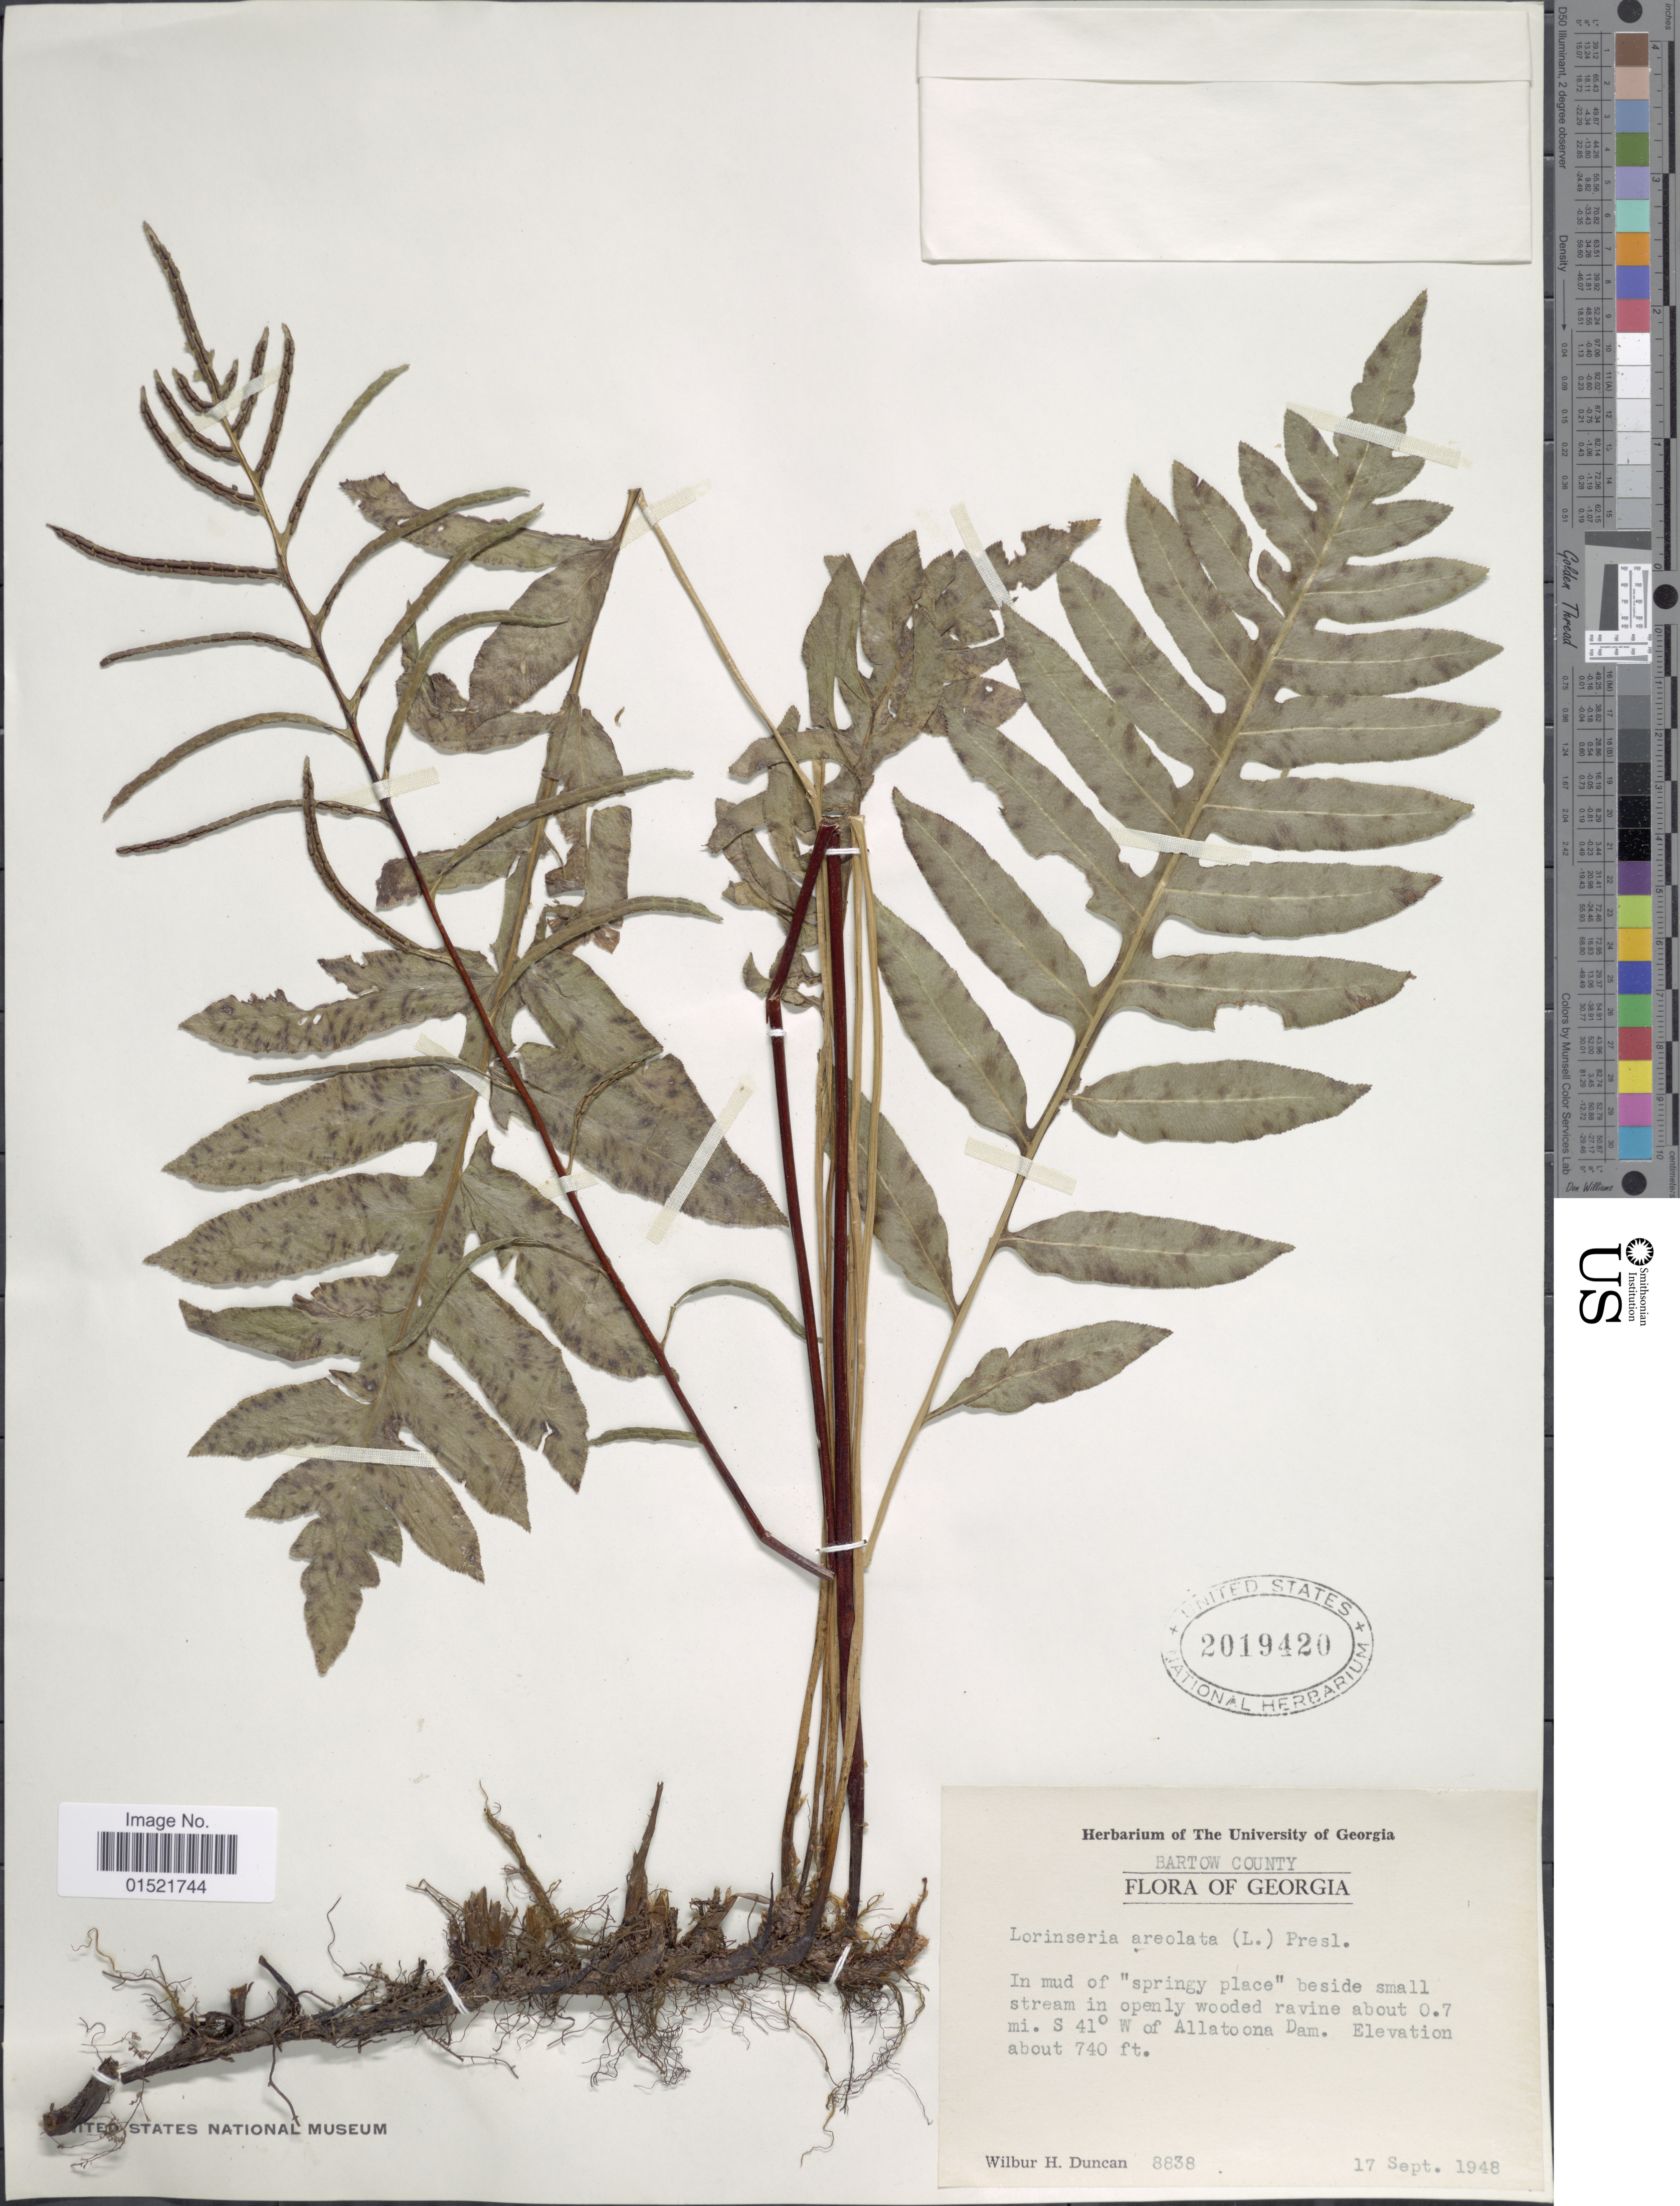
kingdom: Plantae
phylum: Tracheophyta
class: Polypodiopsida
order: Polypodiales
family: Blechnaceae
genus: Woodwardia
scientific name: Woodwardia areolata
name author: (L.) T. Moore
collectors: W. H. Duncan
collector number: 8838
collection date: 1948-09-17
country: United States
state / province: Georgia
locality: Bartow County, about 0.7 mi. S of Allatoona Dam.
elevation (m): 226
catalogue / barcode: US 2019420